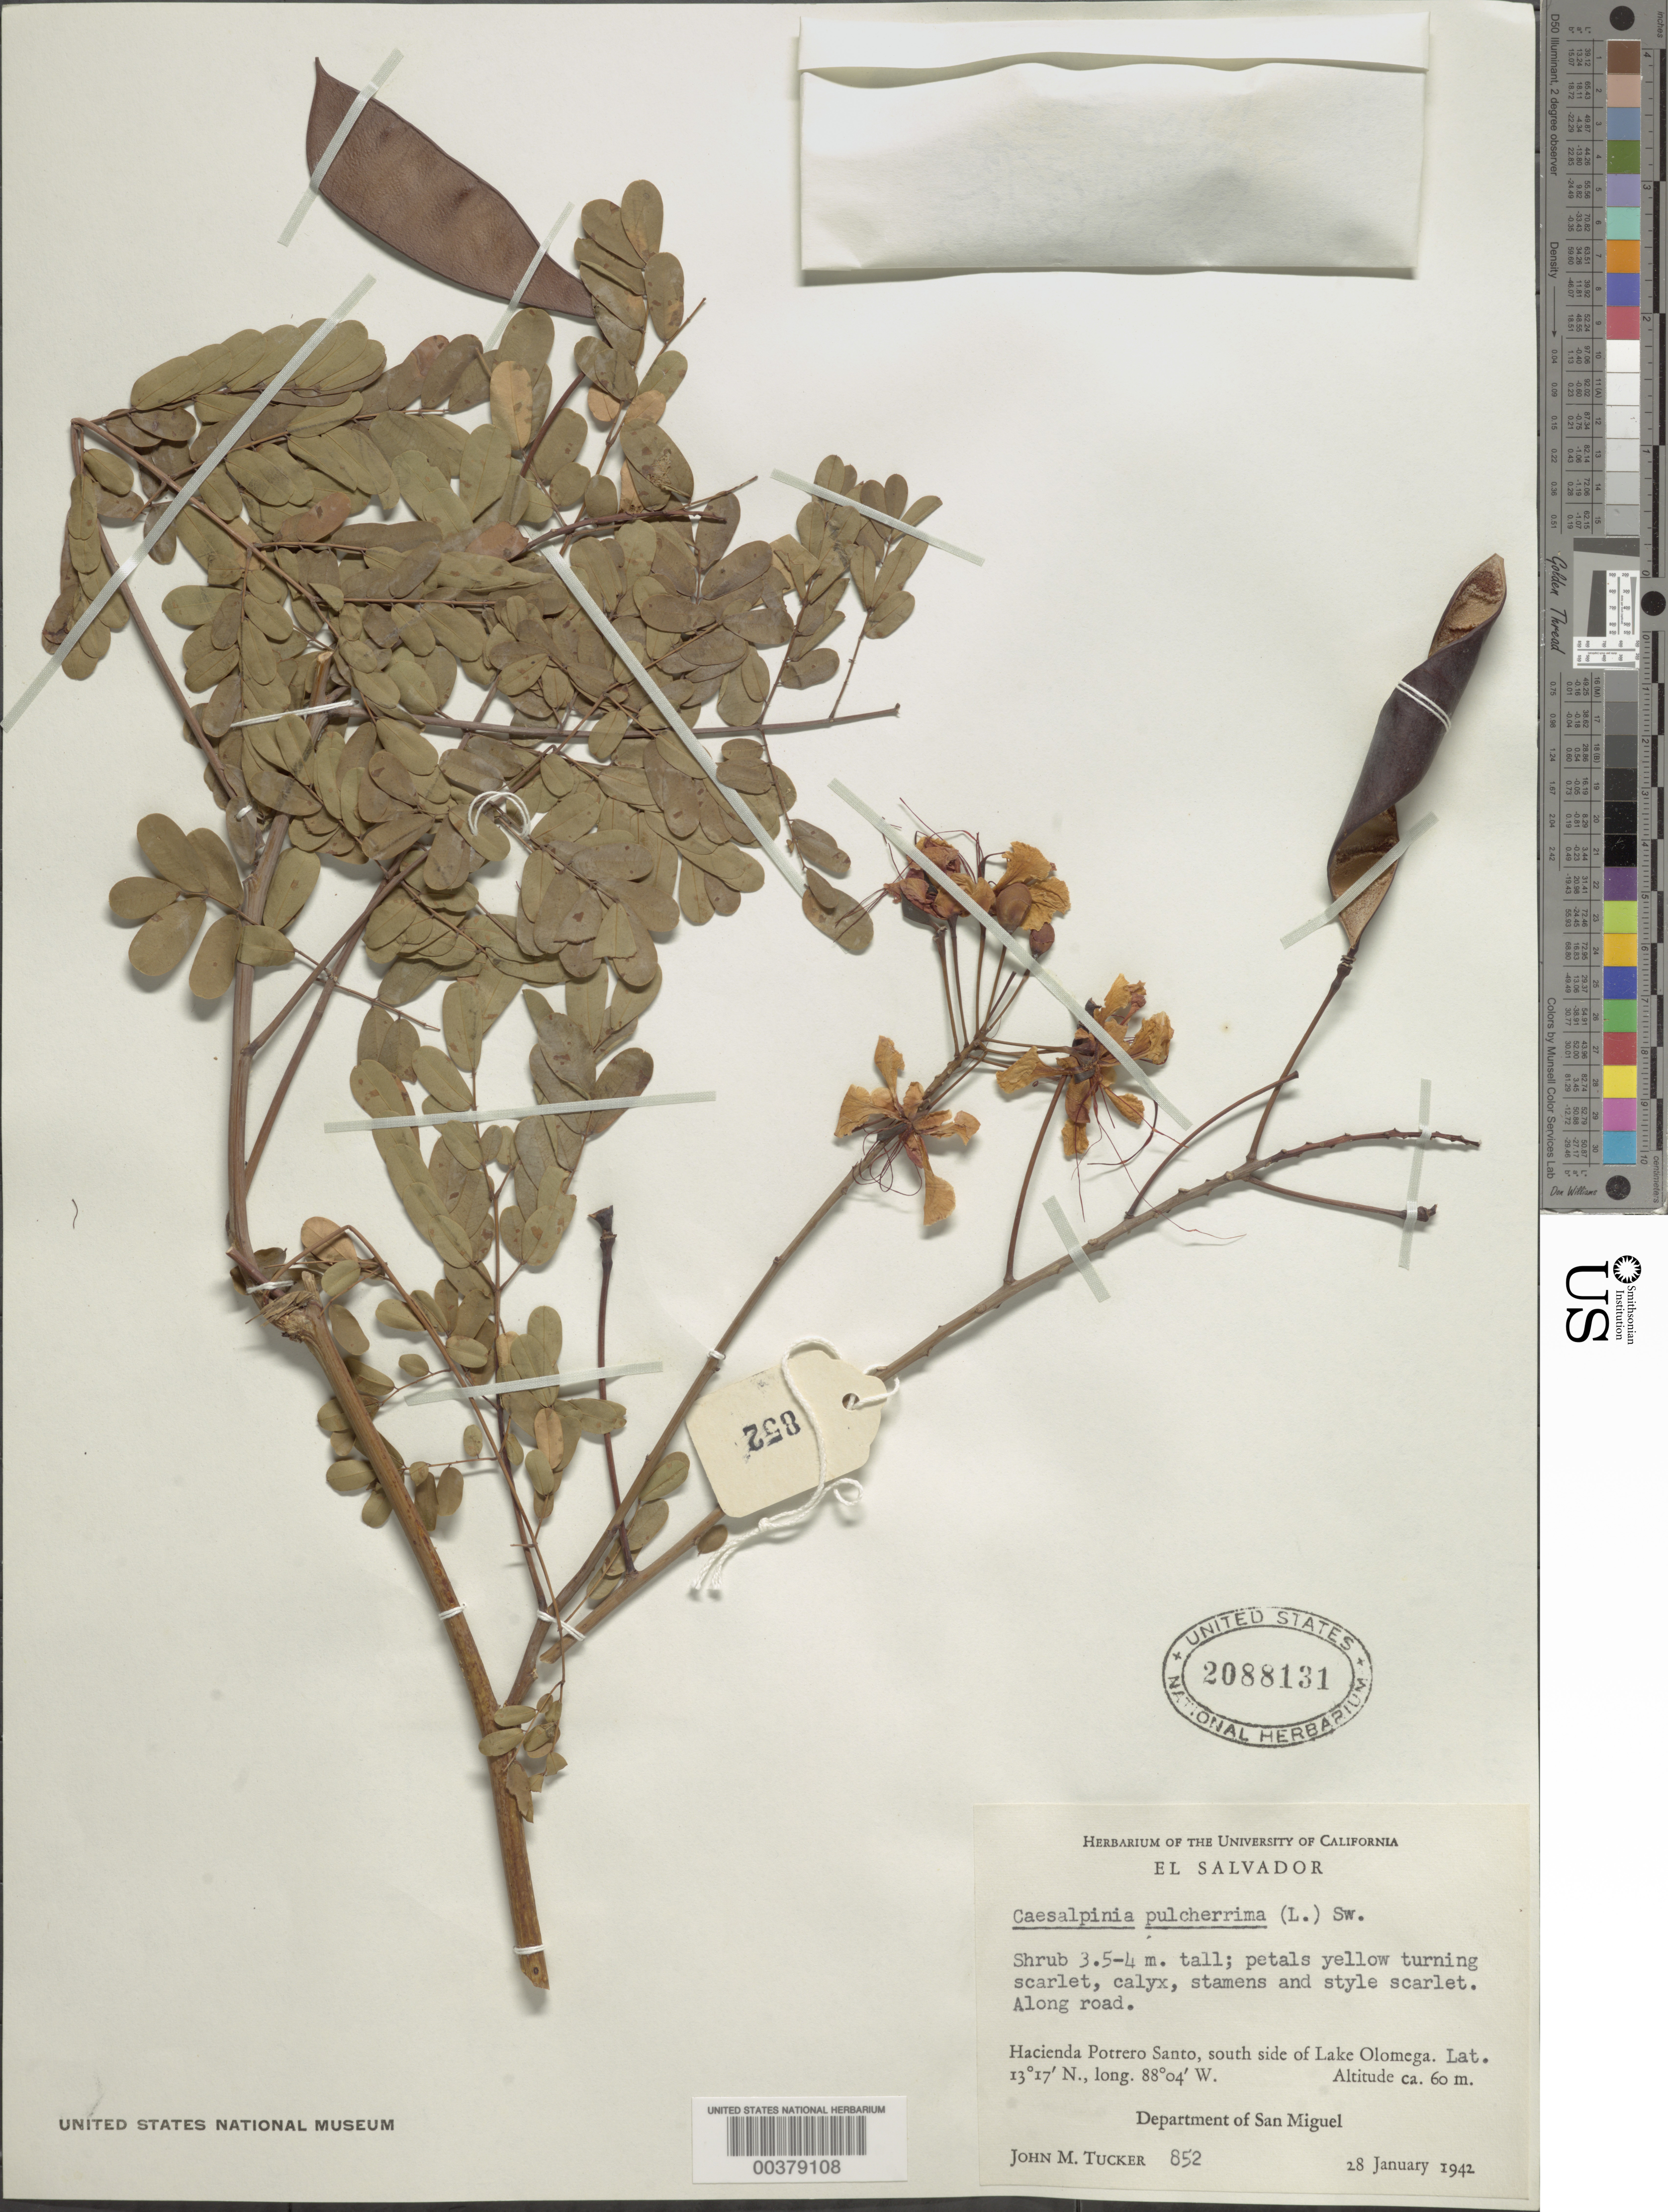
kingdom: Plantae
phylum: Tracheophyta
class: Magnoliopsida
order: Fabales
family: Fabaceae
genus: Caesalpinia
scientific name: Caesalpinia pulcherrima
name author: (L.) Sw.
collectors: J. M. Tucker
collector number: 852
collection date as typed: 28 Jan 1942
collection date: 1942-01-28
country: El Salvador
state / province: San Miguel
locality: Hacienda pottero santo, s side of lake olomega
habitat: Along road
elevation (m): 60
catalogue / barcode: US 2088131